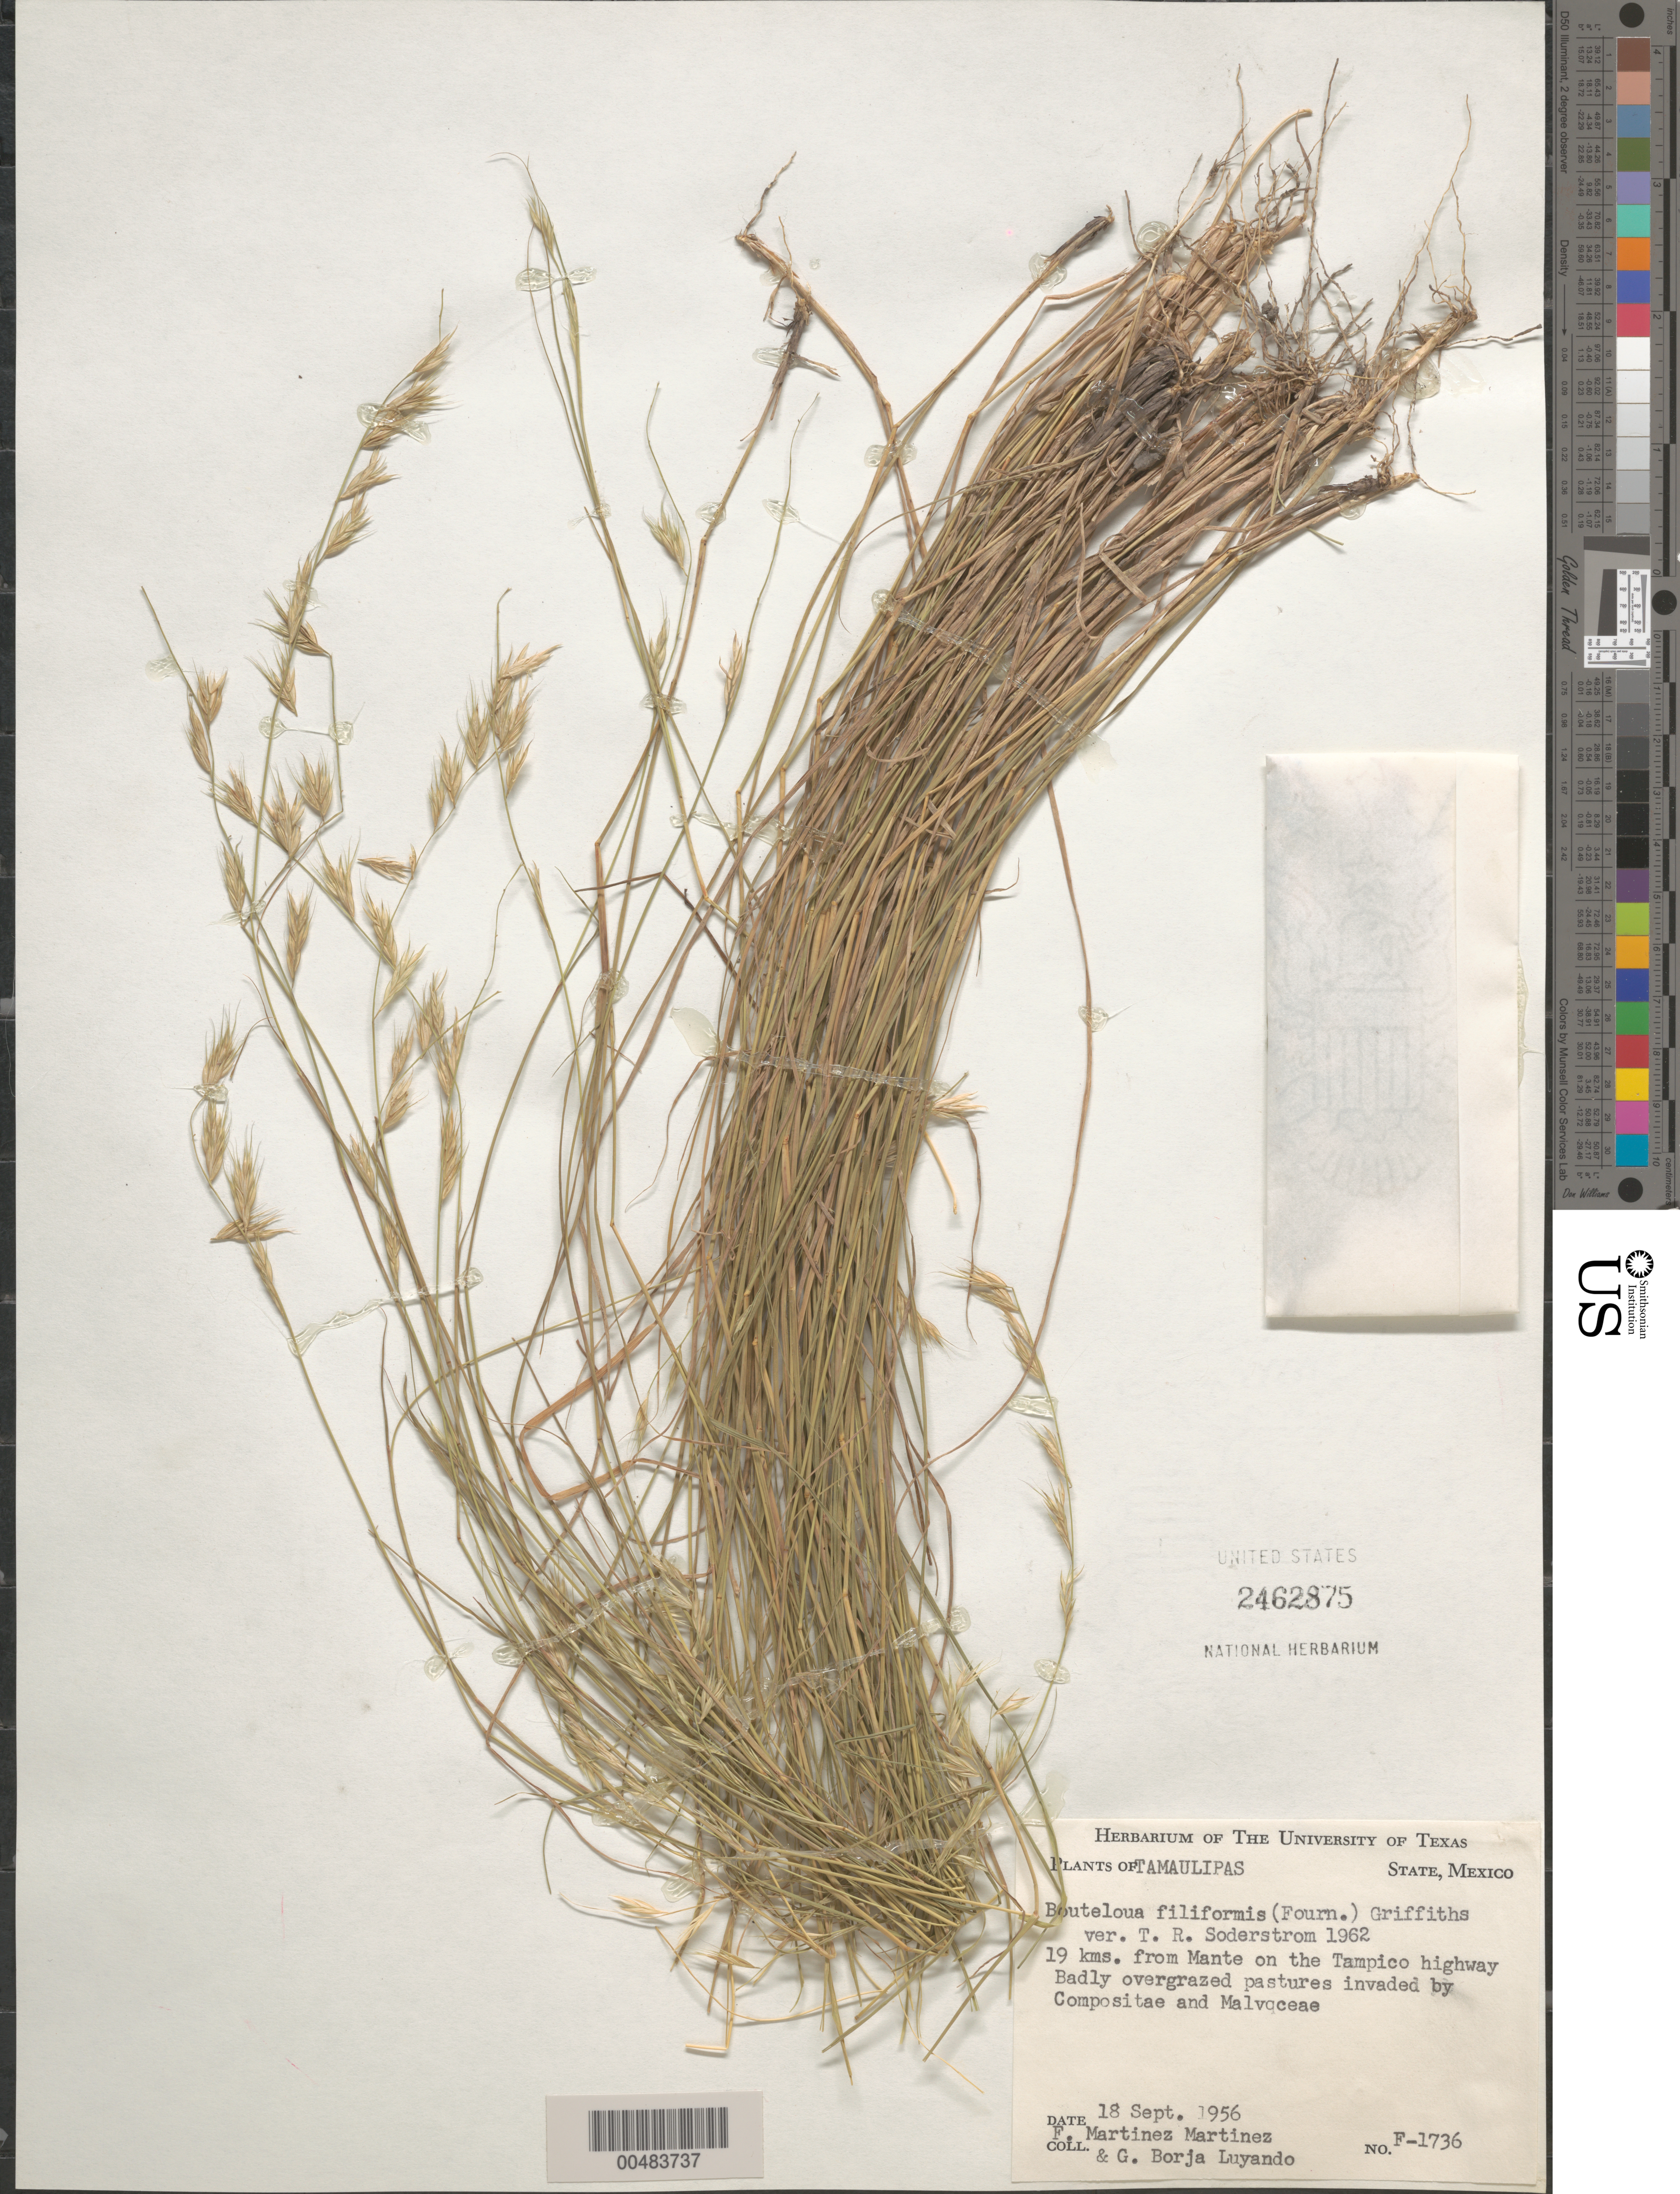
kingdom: Plantae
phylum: Tracheophyta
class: Liliopsida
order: Poales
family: Poaceae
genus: Bouteloua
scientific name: Bouteloua repens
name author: (Kunth) Scribn. & Merr.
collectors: F. Martinez-M. & G. Borja-Luyando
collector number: F-1736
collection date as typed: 18 Sep 1956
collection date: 1956-09-18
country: Mexico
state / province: Tamaulipas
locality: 19 km from Mante on the Tampico hwy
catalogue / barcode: US 2462875